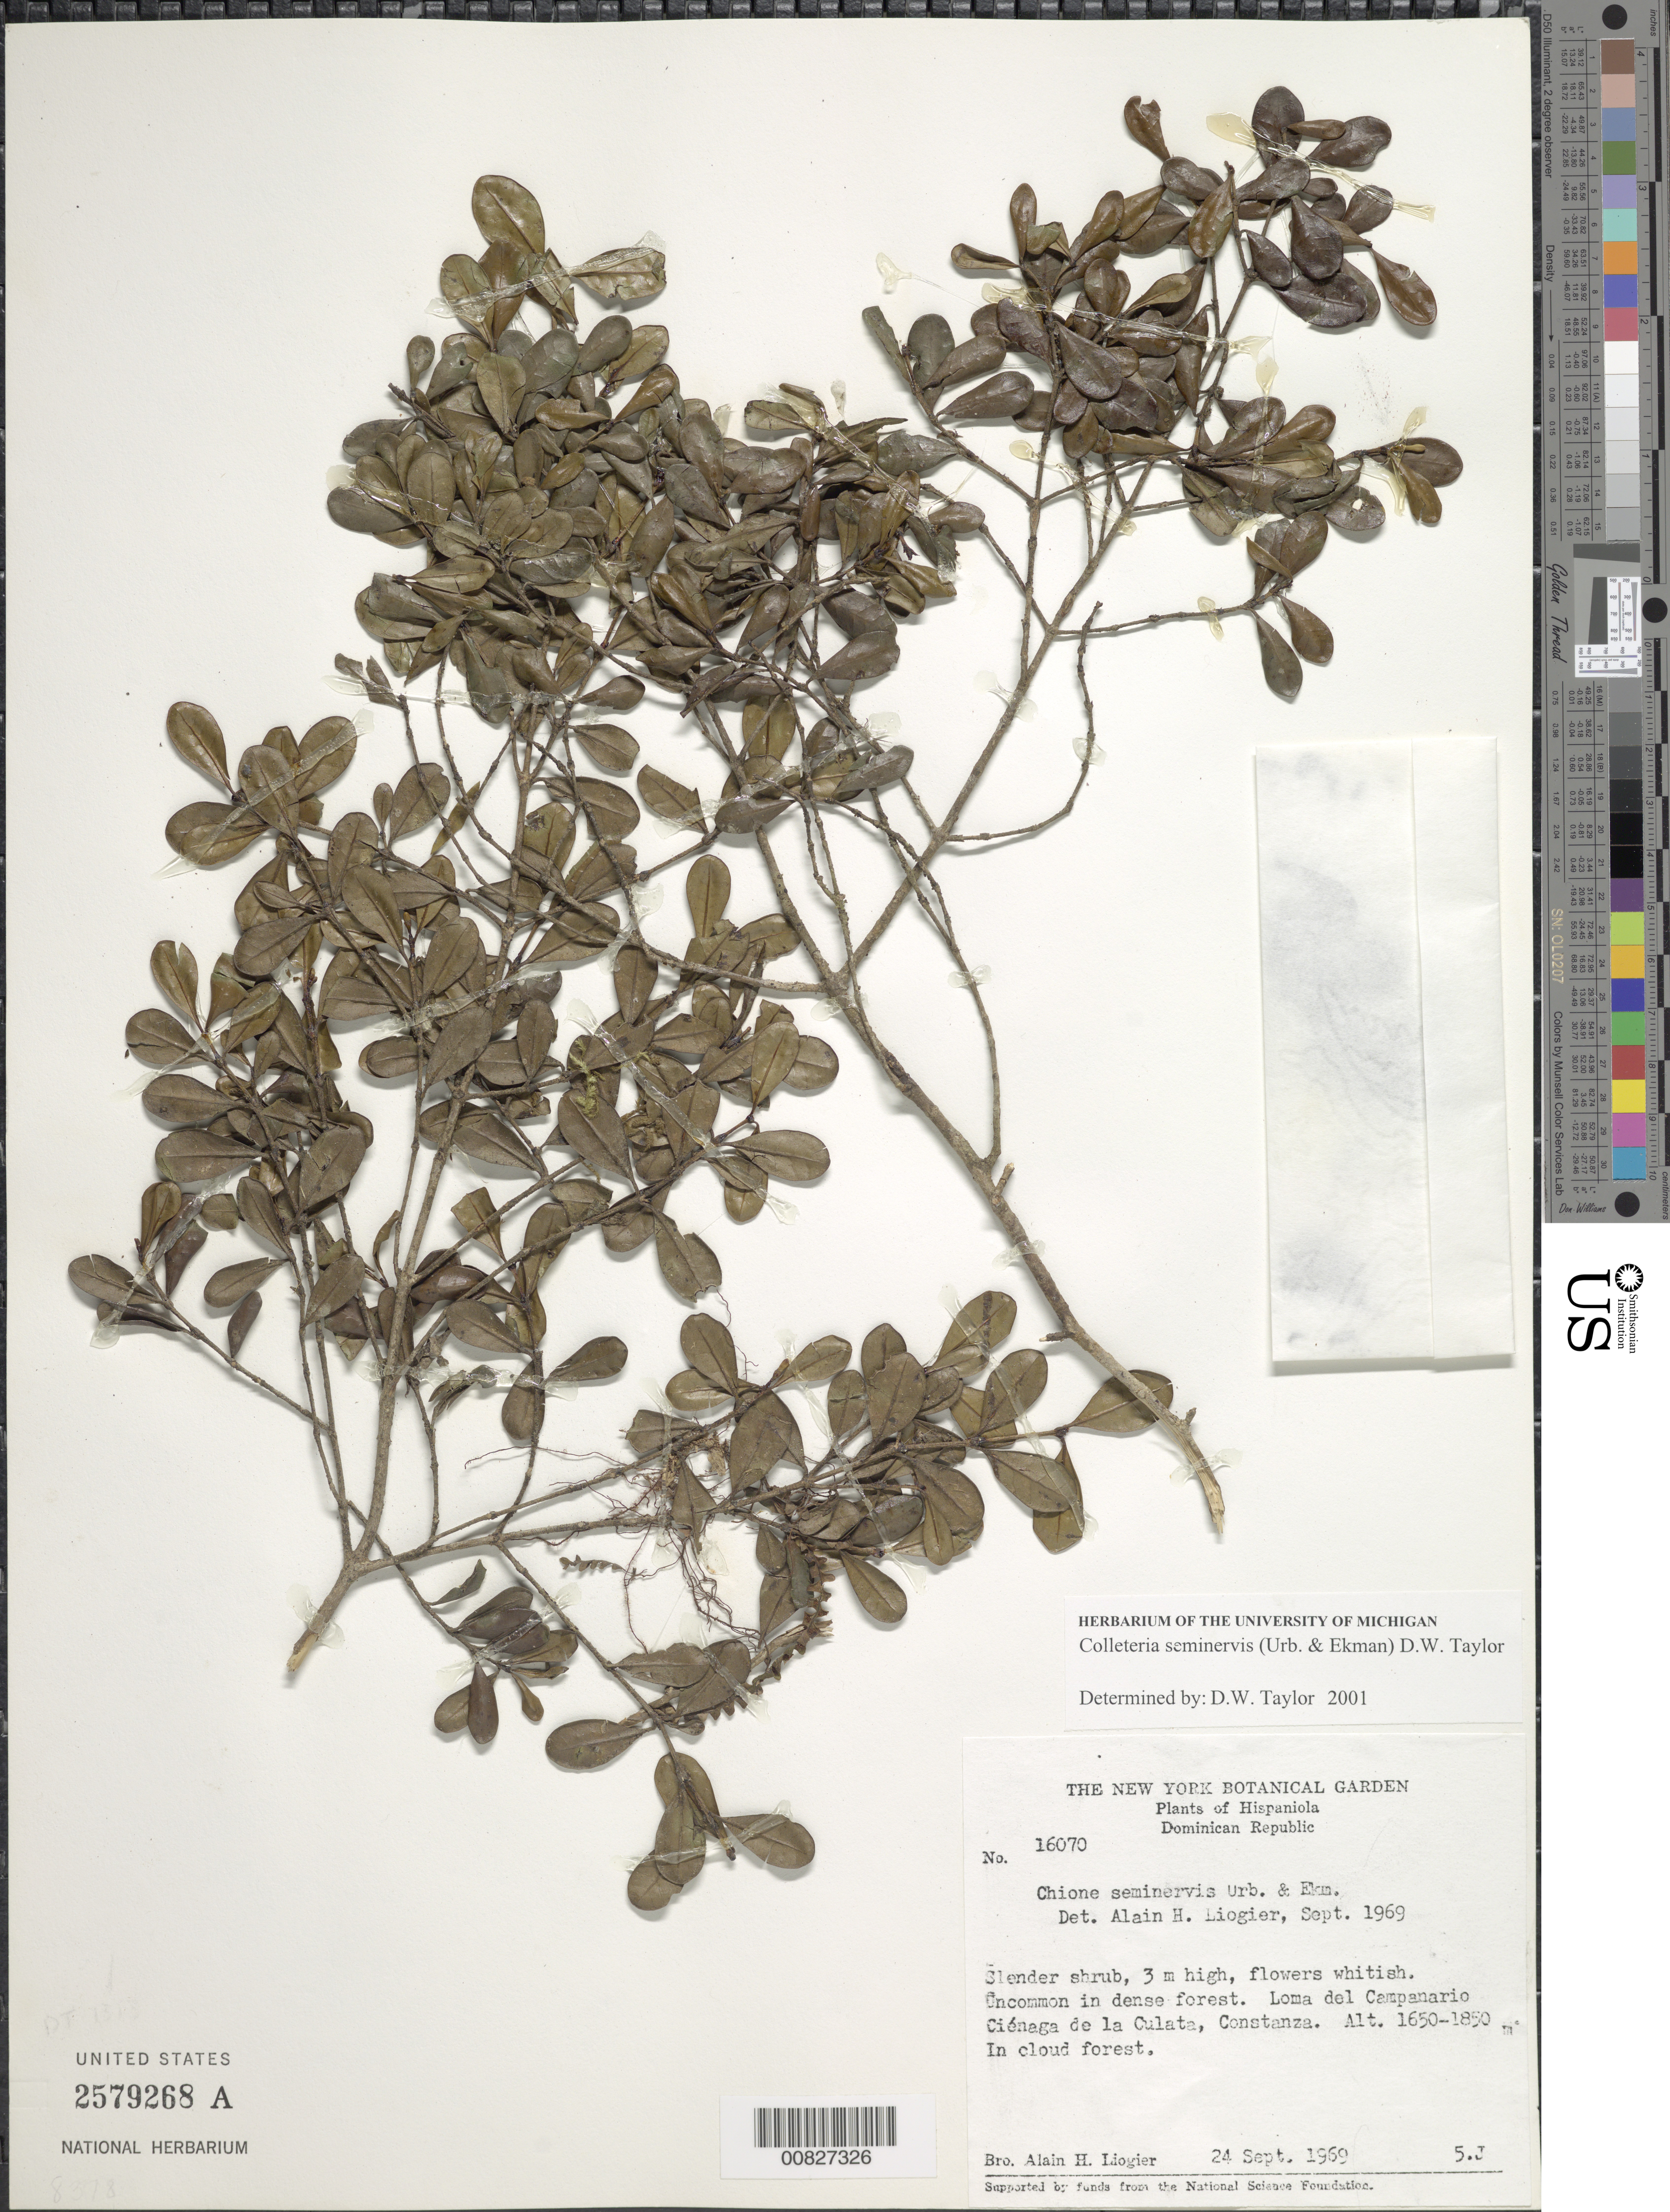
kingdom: Plantae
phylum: Tracheophyta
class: Magnoliopsida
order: Gentianales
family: Rubiaceae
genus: Colleteria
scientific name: Colleteria seminervis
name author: (Urb. & Ekman) D.W. Taylor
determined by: Taylor, D. W., (MICH), University of Michigan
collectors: A. H. Liogier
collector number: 16070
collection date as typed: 24 Sep 1969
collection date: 1969-09-24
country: Dominican Republic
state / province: La Vega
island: Hispaniola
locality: Loma del Campanario, Ciénaga de la Culata, Constanza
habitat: In dense cloud forest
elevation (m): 1650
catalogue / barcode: US 2579268